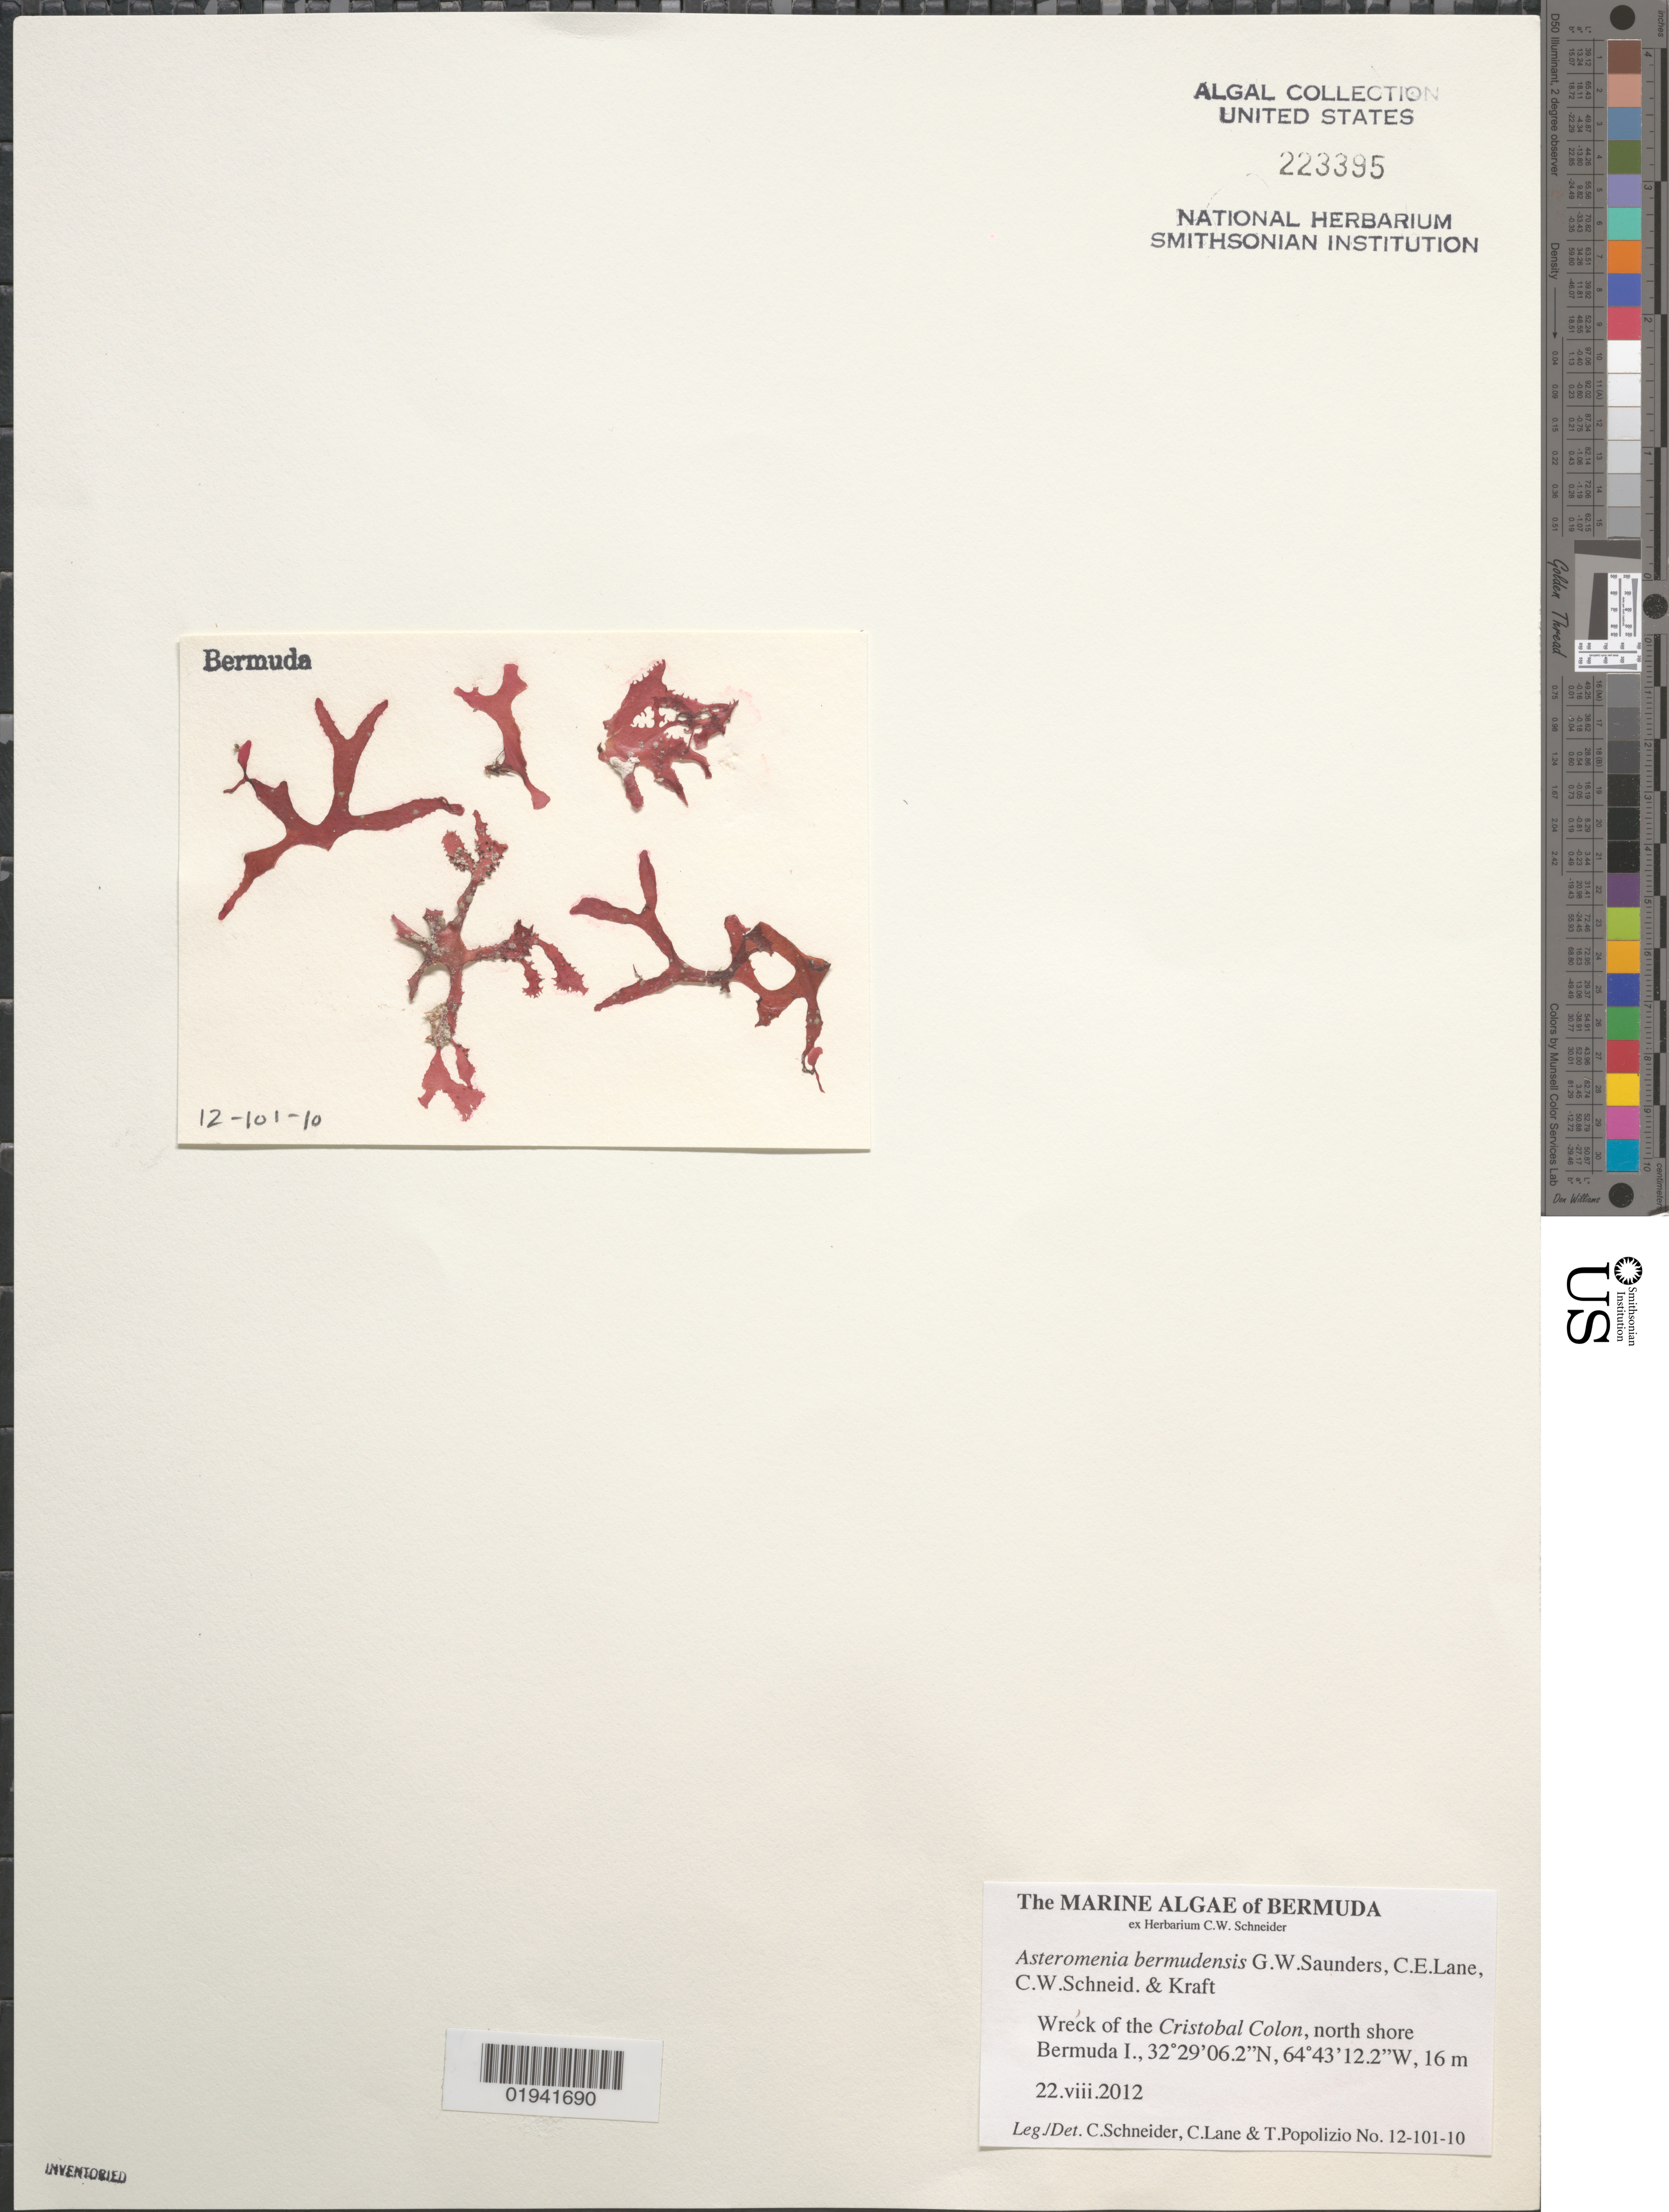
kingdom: Plantae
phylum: Rhodophyta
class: Florideophyceae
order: Rhodymeniales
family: Hymenocladiaceae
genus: Asteromenia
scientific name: Asteromenia bermudensis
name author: G.W. Saunders et al.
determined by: Schneider, C. W.; Lane, C. E.; Popolizio, T. R.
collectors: C. W. Schneider, C. E. Lane & T. Popolizio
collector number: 12-101-10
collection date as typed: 22 Aug 2012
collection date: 2012-08-22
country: Bermuda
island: Bermuda Island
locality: Cristobal Colon wreck, north shore of Bermuda Island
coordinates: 32 29'06.2"N, 64 43'12.2"W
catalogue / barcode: US 223395